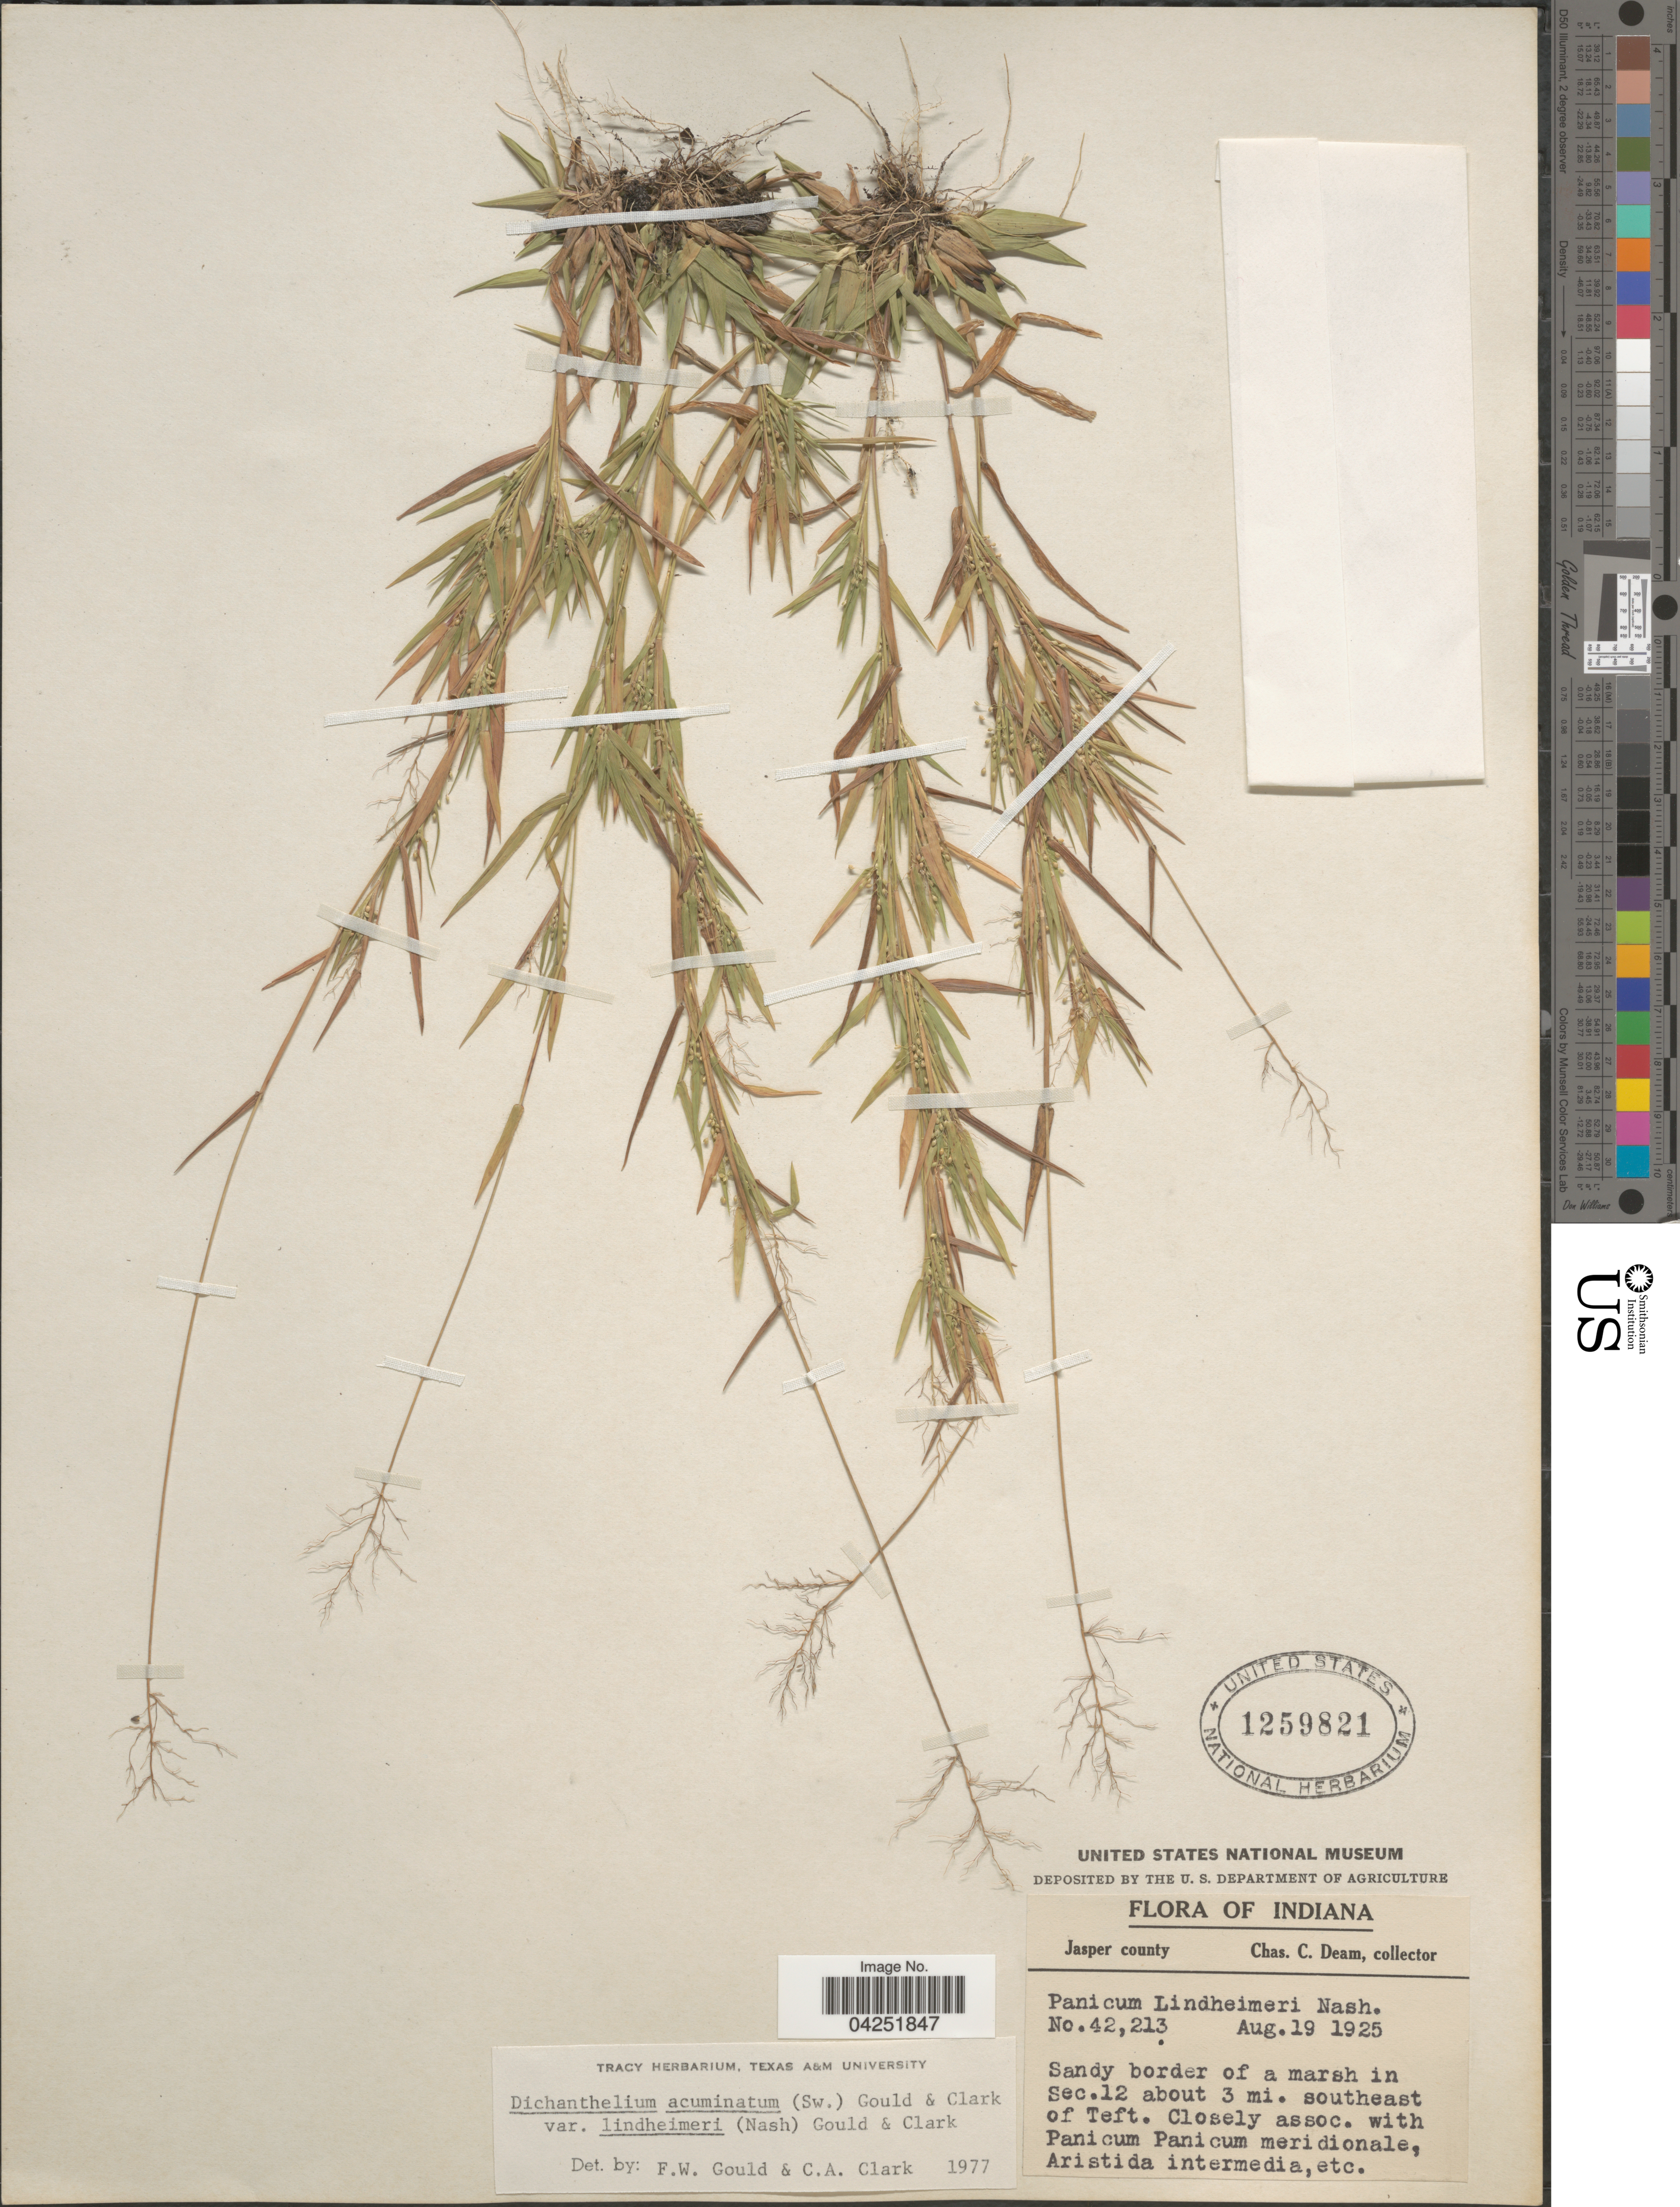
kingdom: Plantae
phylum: Tracheophyta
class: Liliopsida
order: Poales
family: Poaceae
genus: Dichanthelium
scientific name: Dichanthelium acuminatum var. lindheimeri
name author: (Nash) Gould & C.A. Clark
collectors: C. C. Deam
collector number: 42213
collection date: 1925-08-19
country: United States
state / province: Indiana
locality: Jasper county. Sandy border of a marsh in Sec.12 about 3 mi. southeast of Teft.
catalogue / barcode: US 1259821